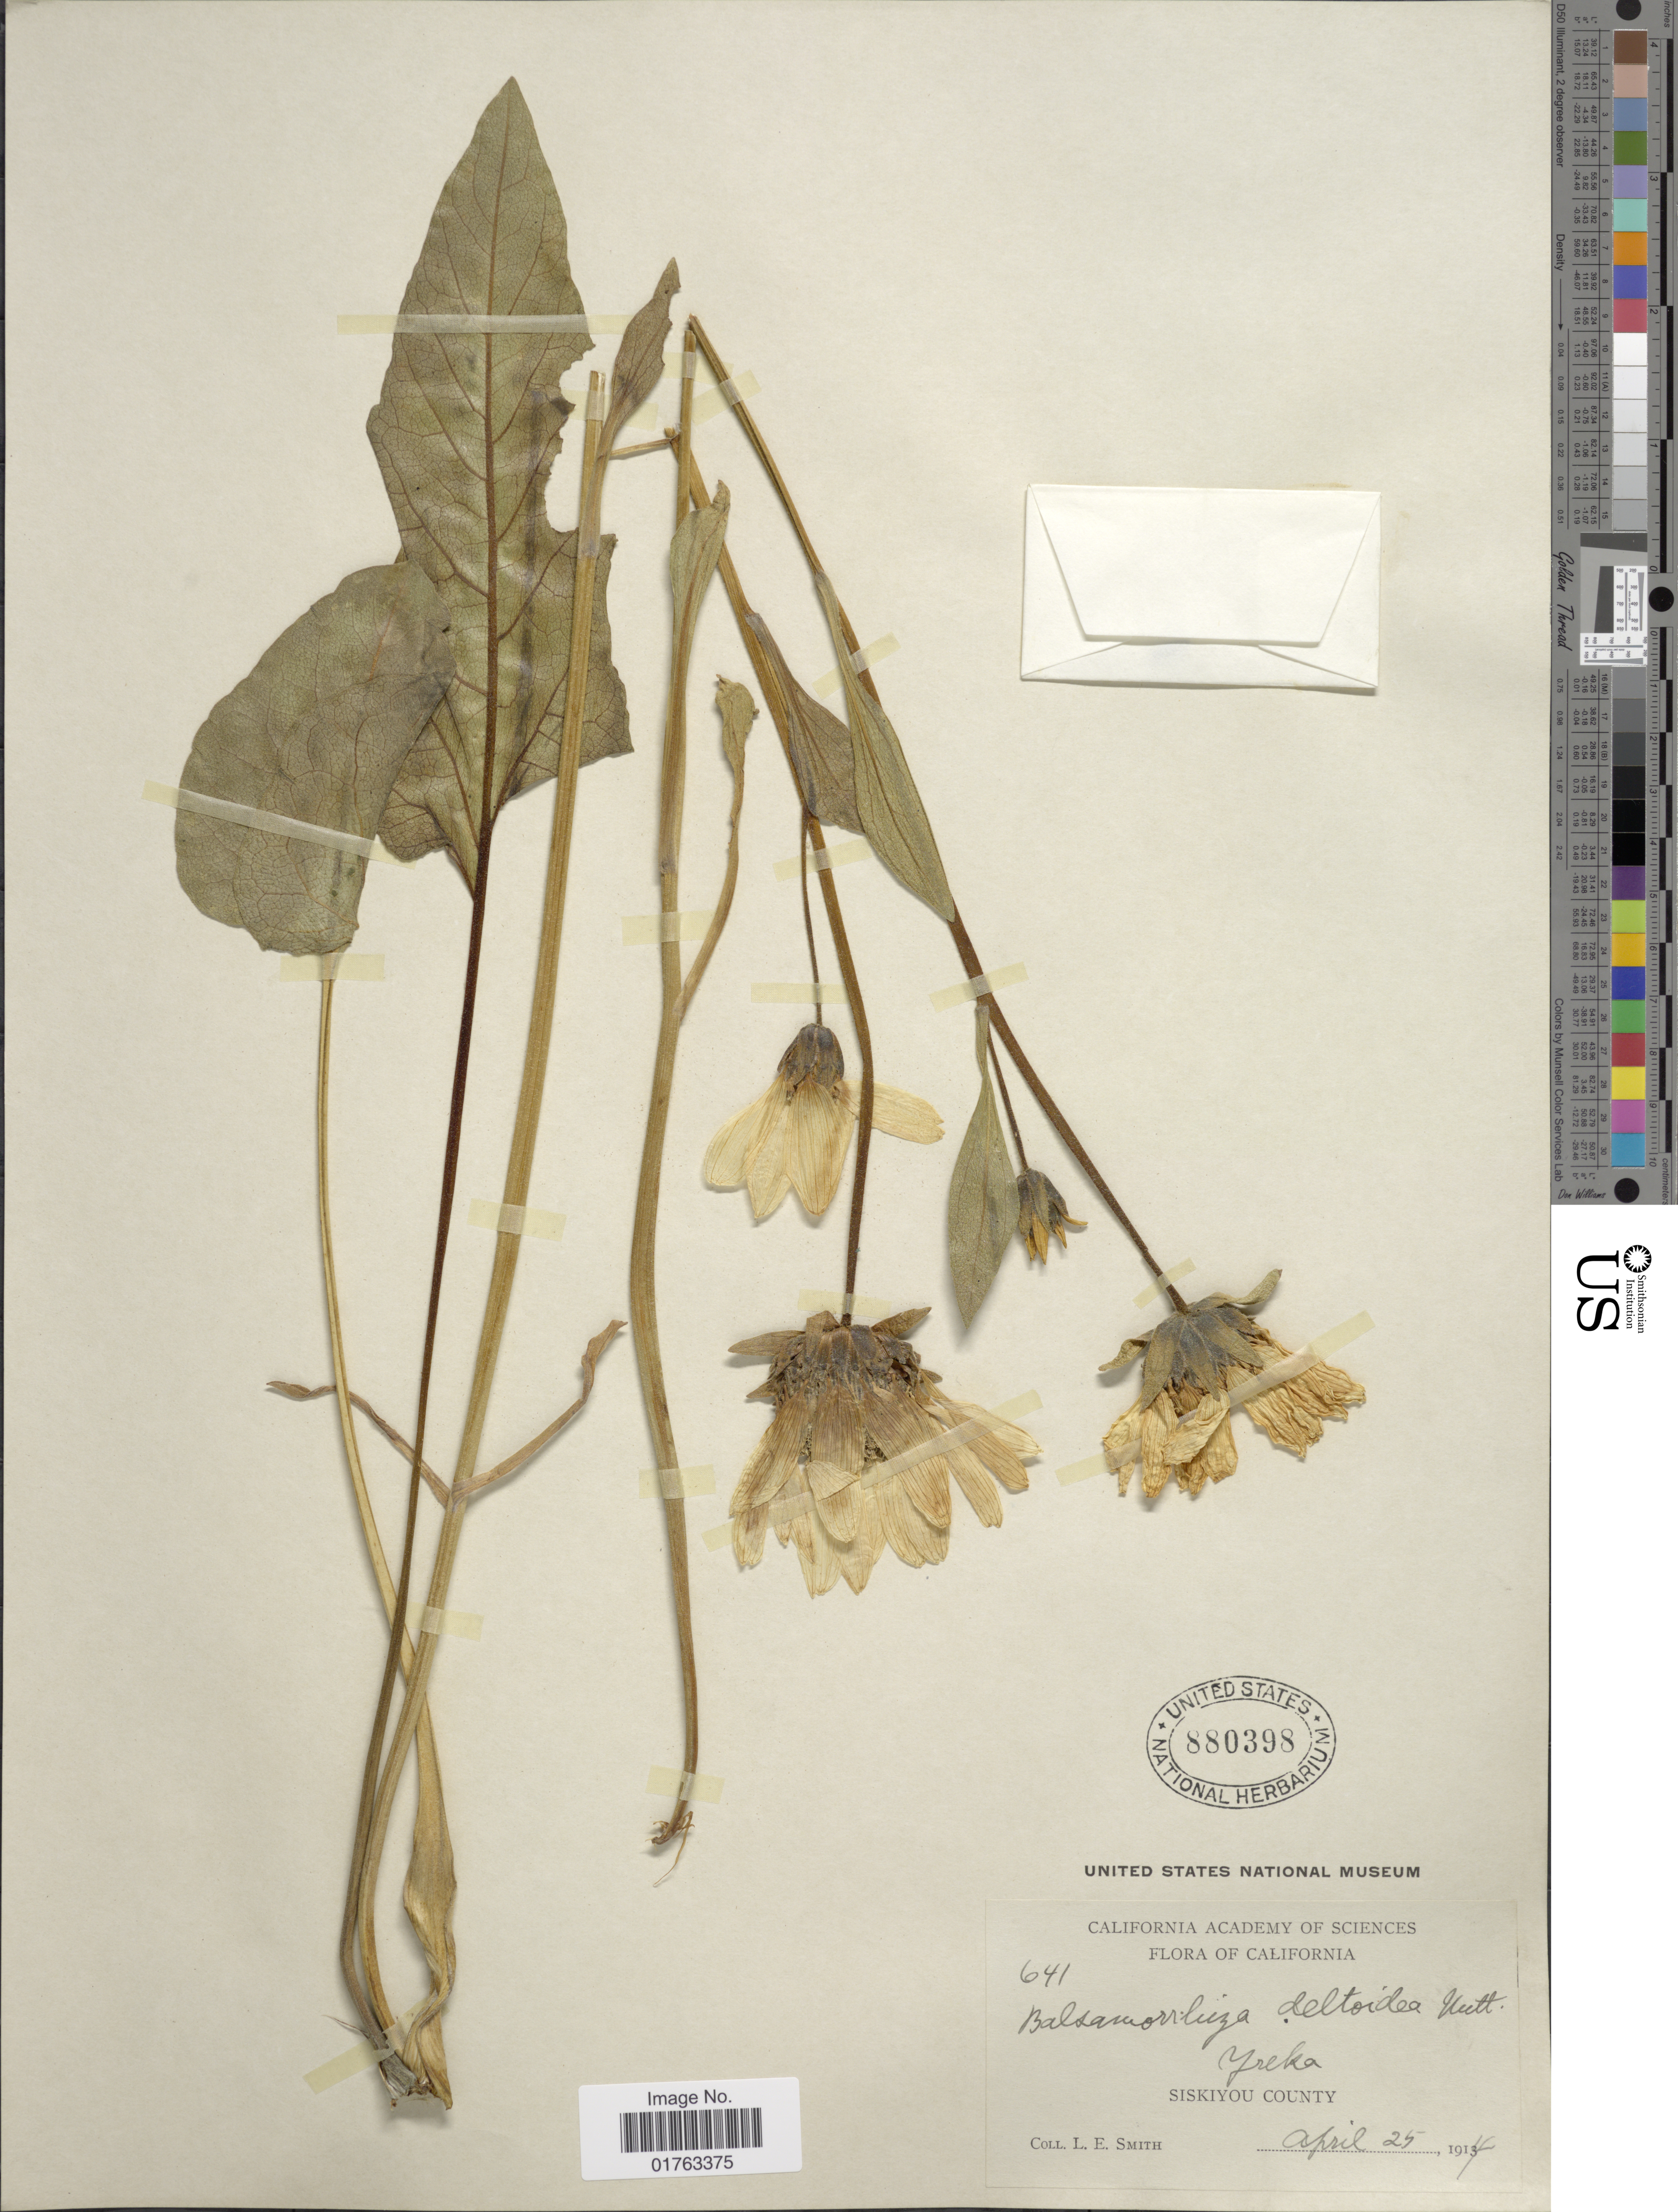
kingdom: Plantae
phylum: Tracheophyta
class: Magnoliopsida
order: Asterales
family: Asteraceae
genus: Balsamorhiza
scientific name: Balsamorhiza deltoidea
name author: Nutt.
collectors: L. E. Smith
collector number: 641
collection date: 1914-04-25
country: United States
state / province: California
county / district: Siskiyou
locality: Siskiyou County.Yreka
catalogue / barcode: US 880398